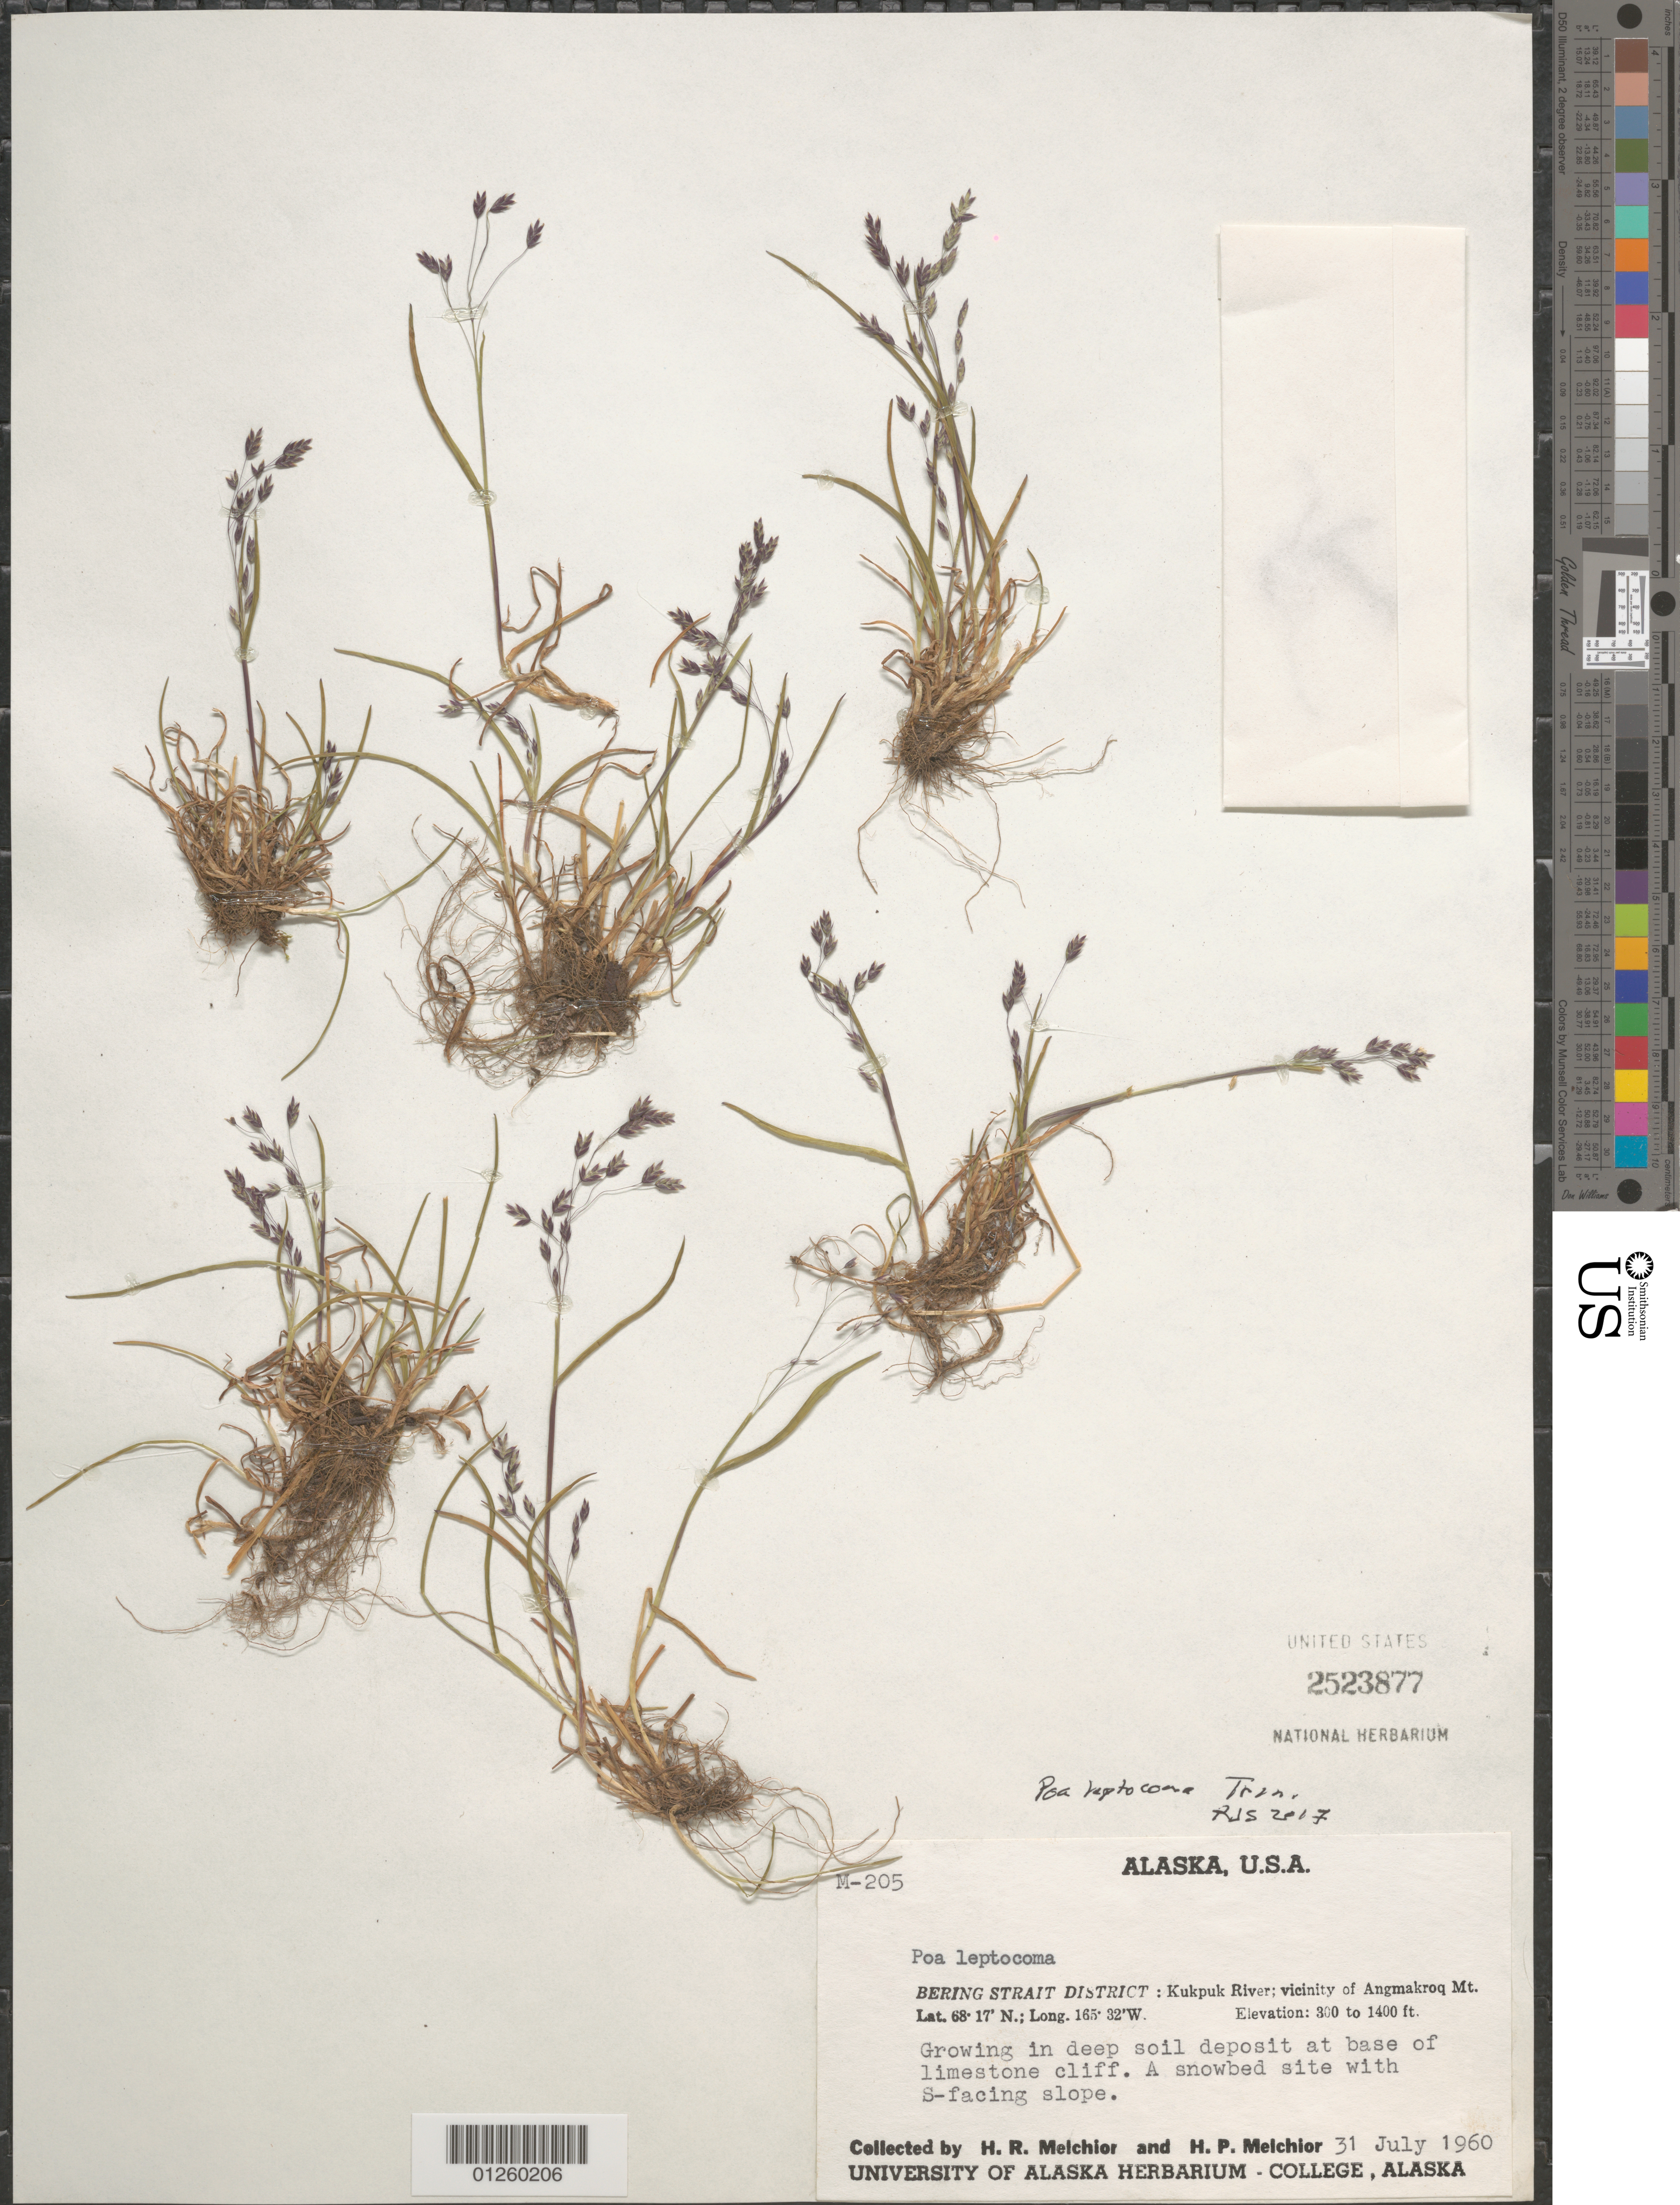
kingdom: Plantae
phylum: Tracheophyta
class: Liliopsida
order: Poales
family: Poaceae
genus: Poa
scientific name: Poa leptocoma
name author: Trin.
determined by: Soreng, Robert J., Research Associate (BOT), Smithsonian Institution - National Museum of Natural History (UNITED STATES)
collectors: H. R. Melchior & H. P. Melchior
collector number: M-205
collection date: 1960-07-31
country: United States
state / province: Alaska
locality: Bering Strait District: Kukpuk River; vicinity of Angmakroq Mt.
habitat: Growing in deep oil deposit at base of limestone cliff. A snowbed site with S-facing slope.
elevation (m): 91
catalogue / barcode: US 2523877